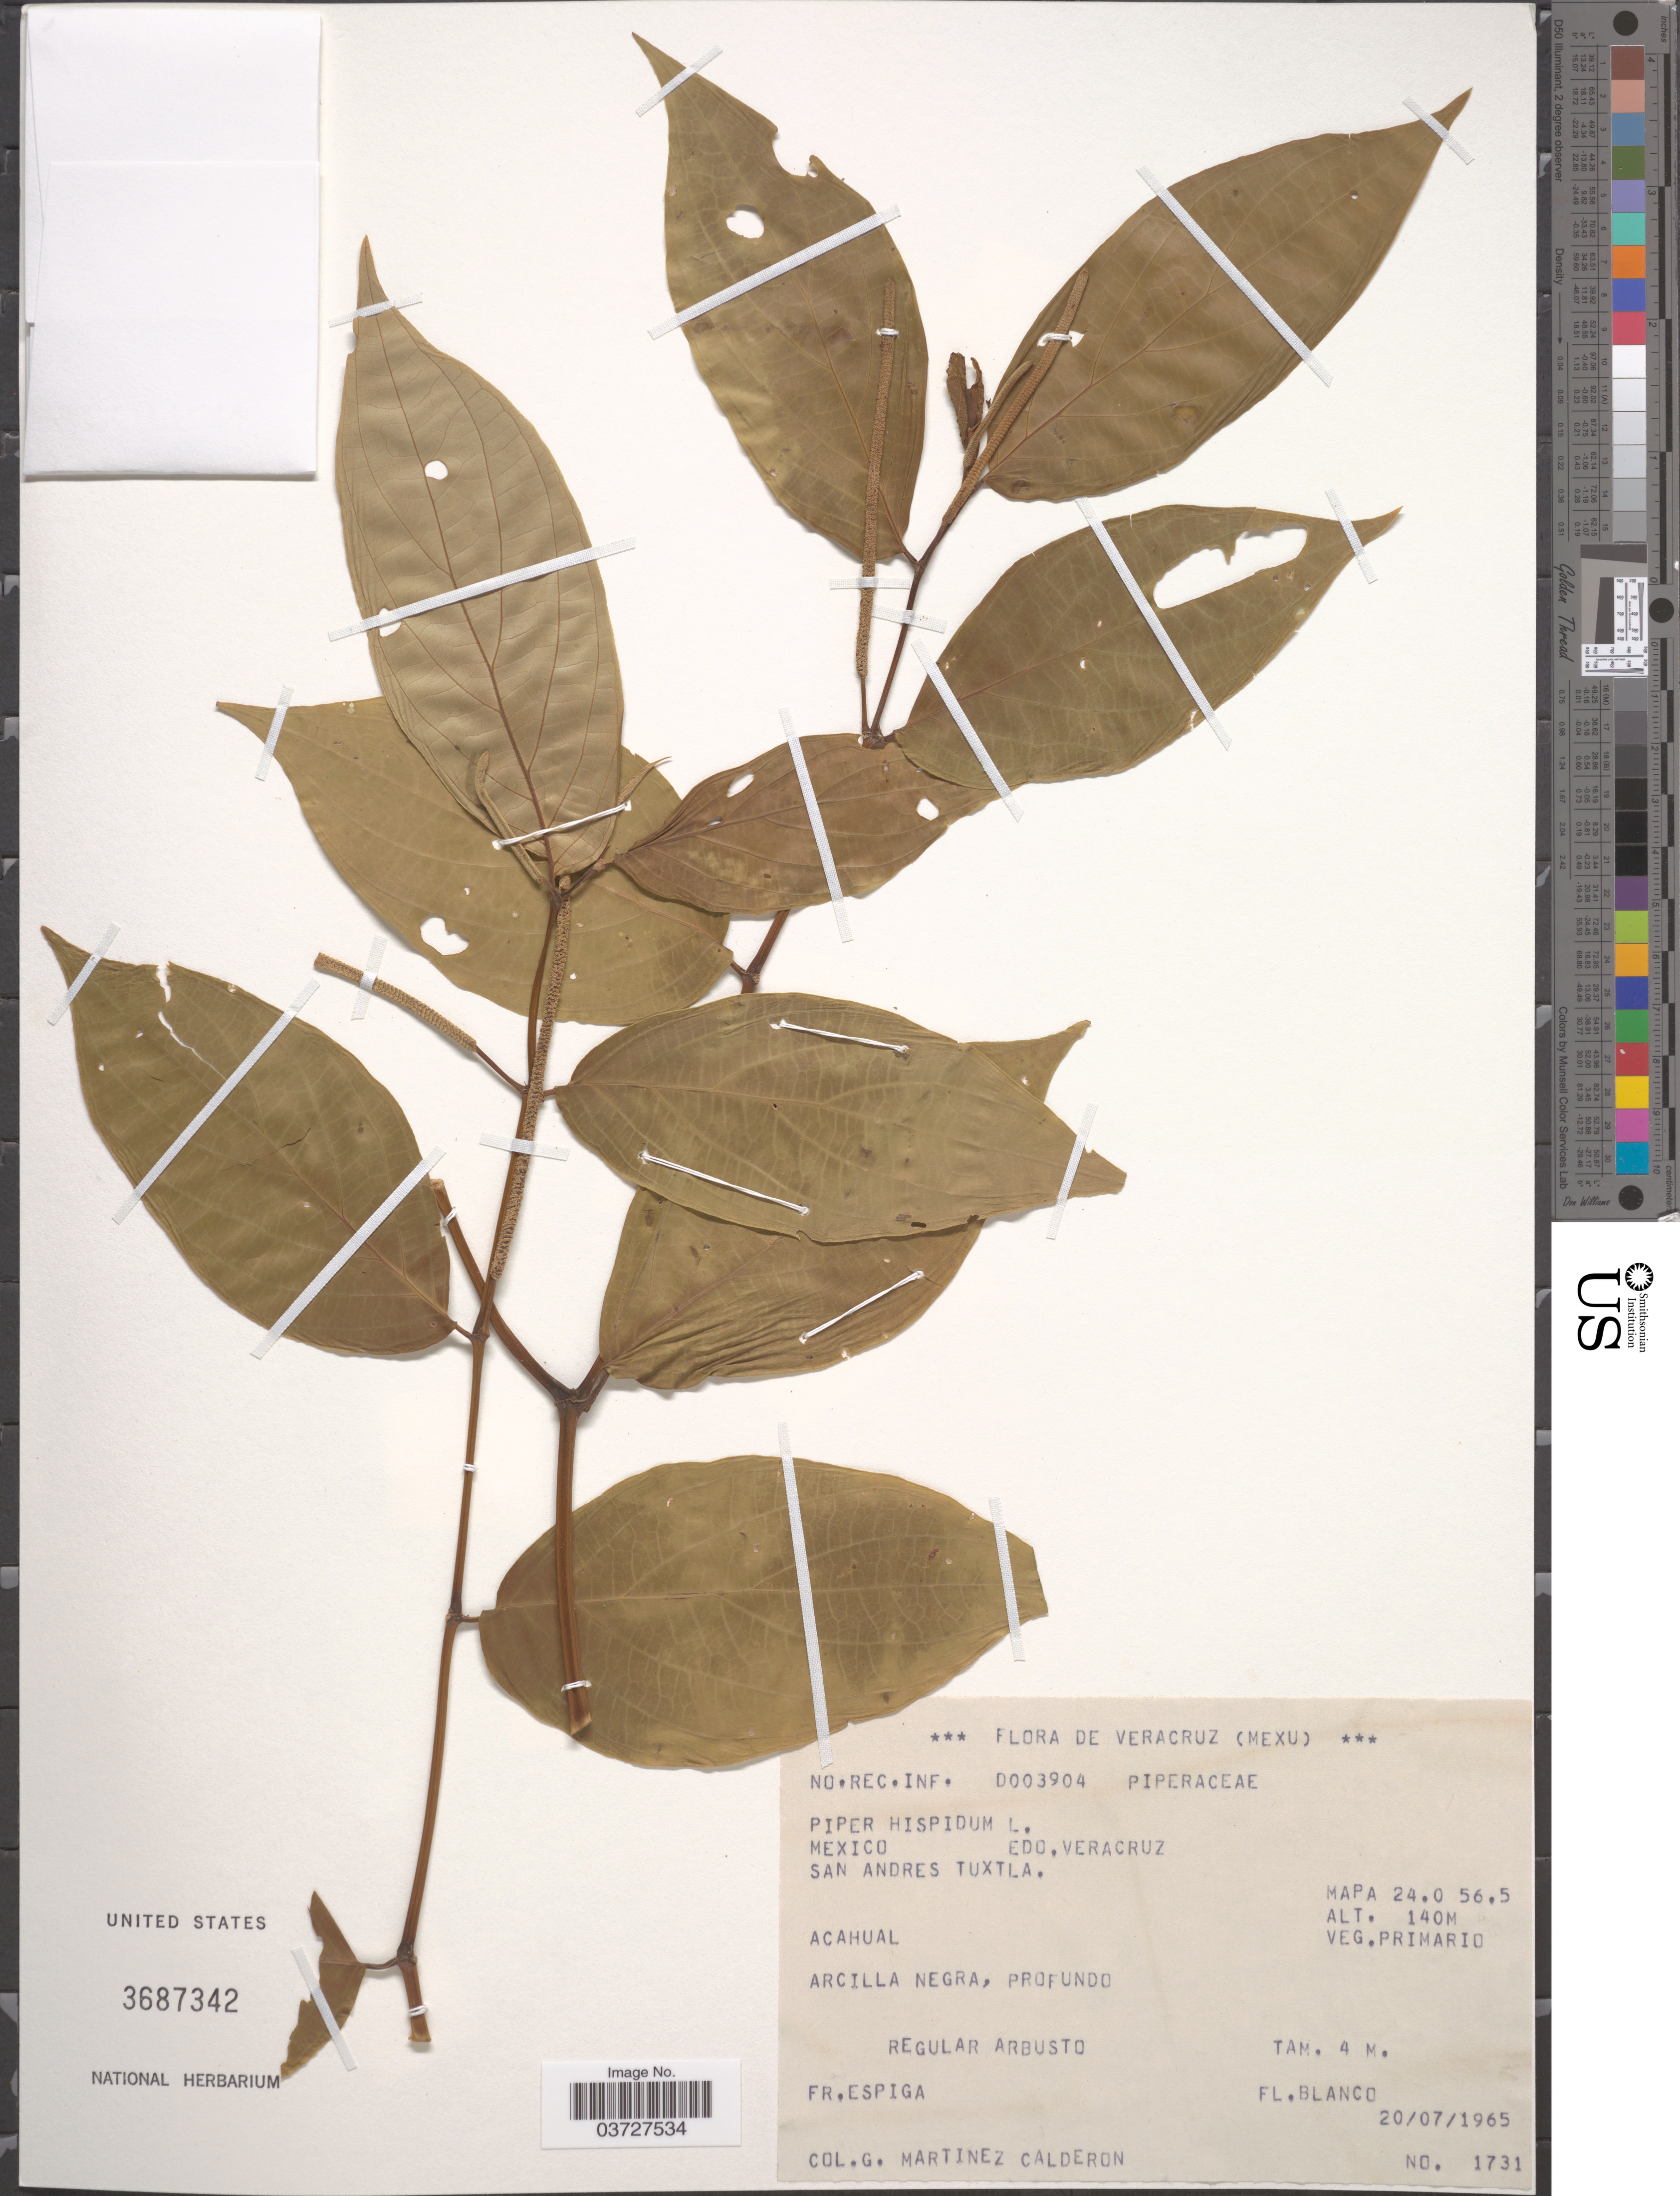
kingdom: Plantae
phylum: Tracheophyta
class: Magnoliopsida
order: Piperales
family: Piperaceae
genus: Piper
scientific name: Piper hispidum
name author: Sw.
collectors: G. Martínez Calderón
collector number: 1731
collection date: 1965-07-20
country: Mexico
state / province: Veracruz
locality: Veracruz. San Andres Tuxtla. Acahual. Mapa 24.0 56.5.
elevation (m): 140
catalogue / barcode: US 3687342